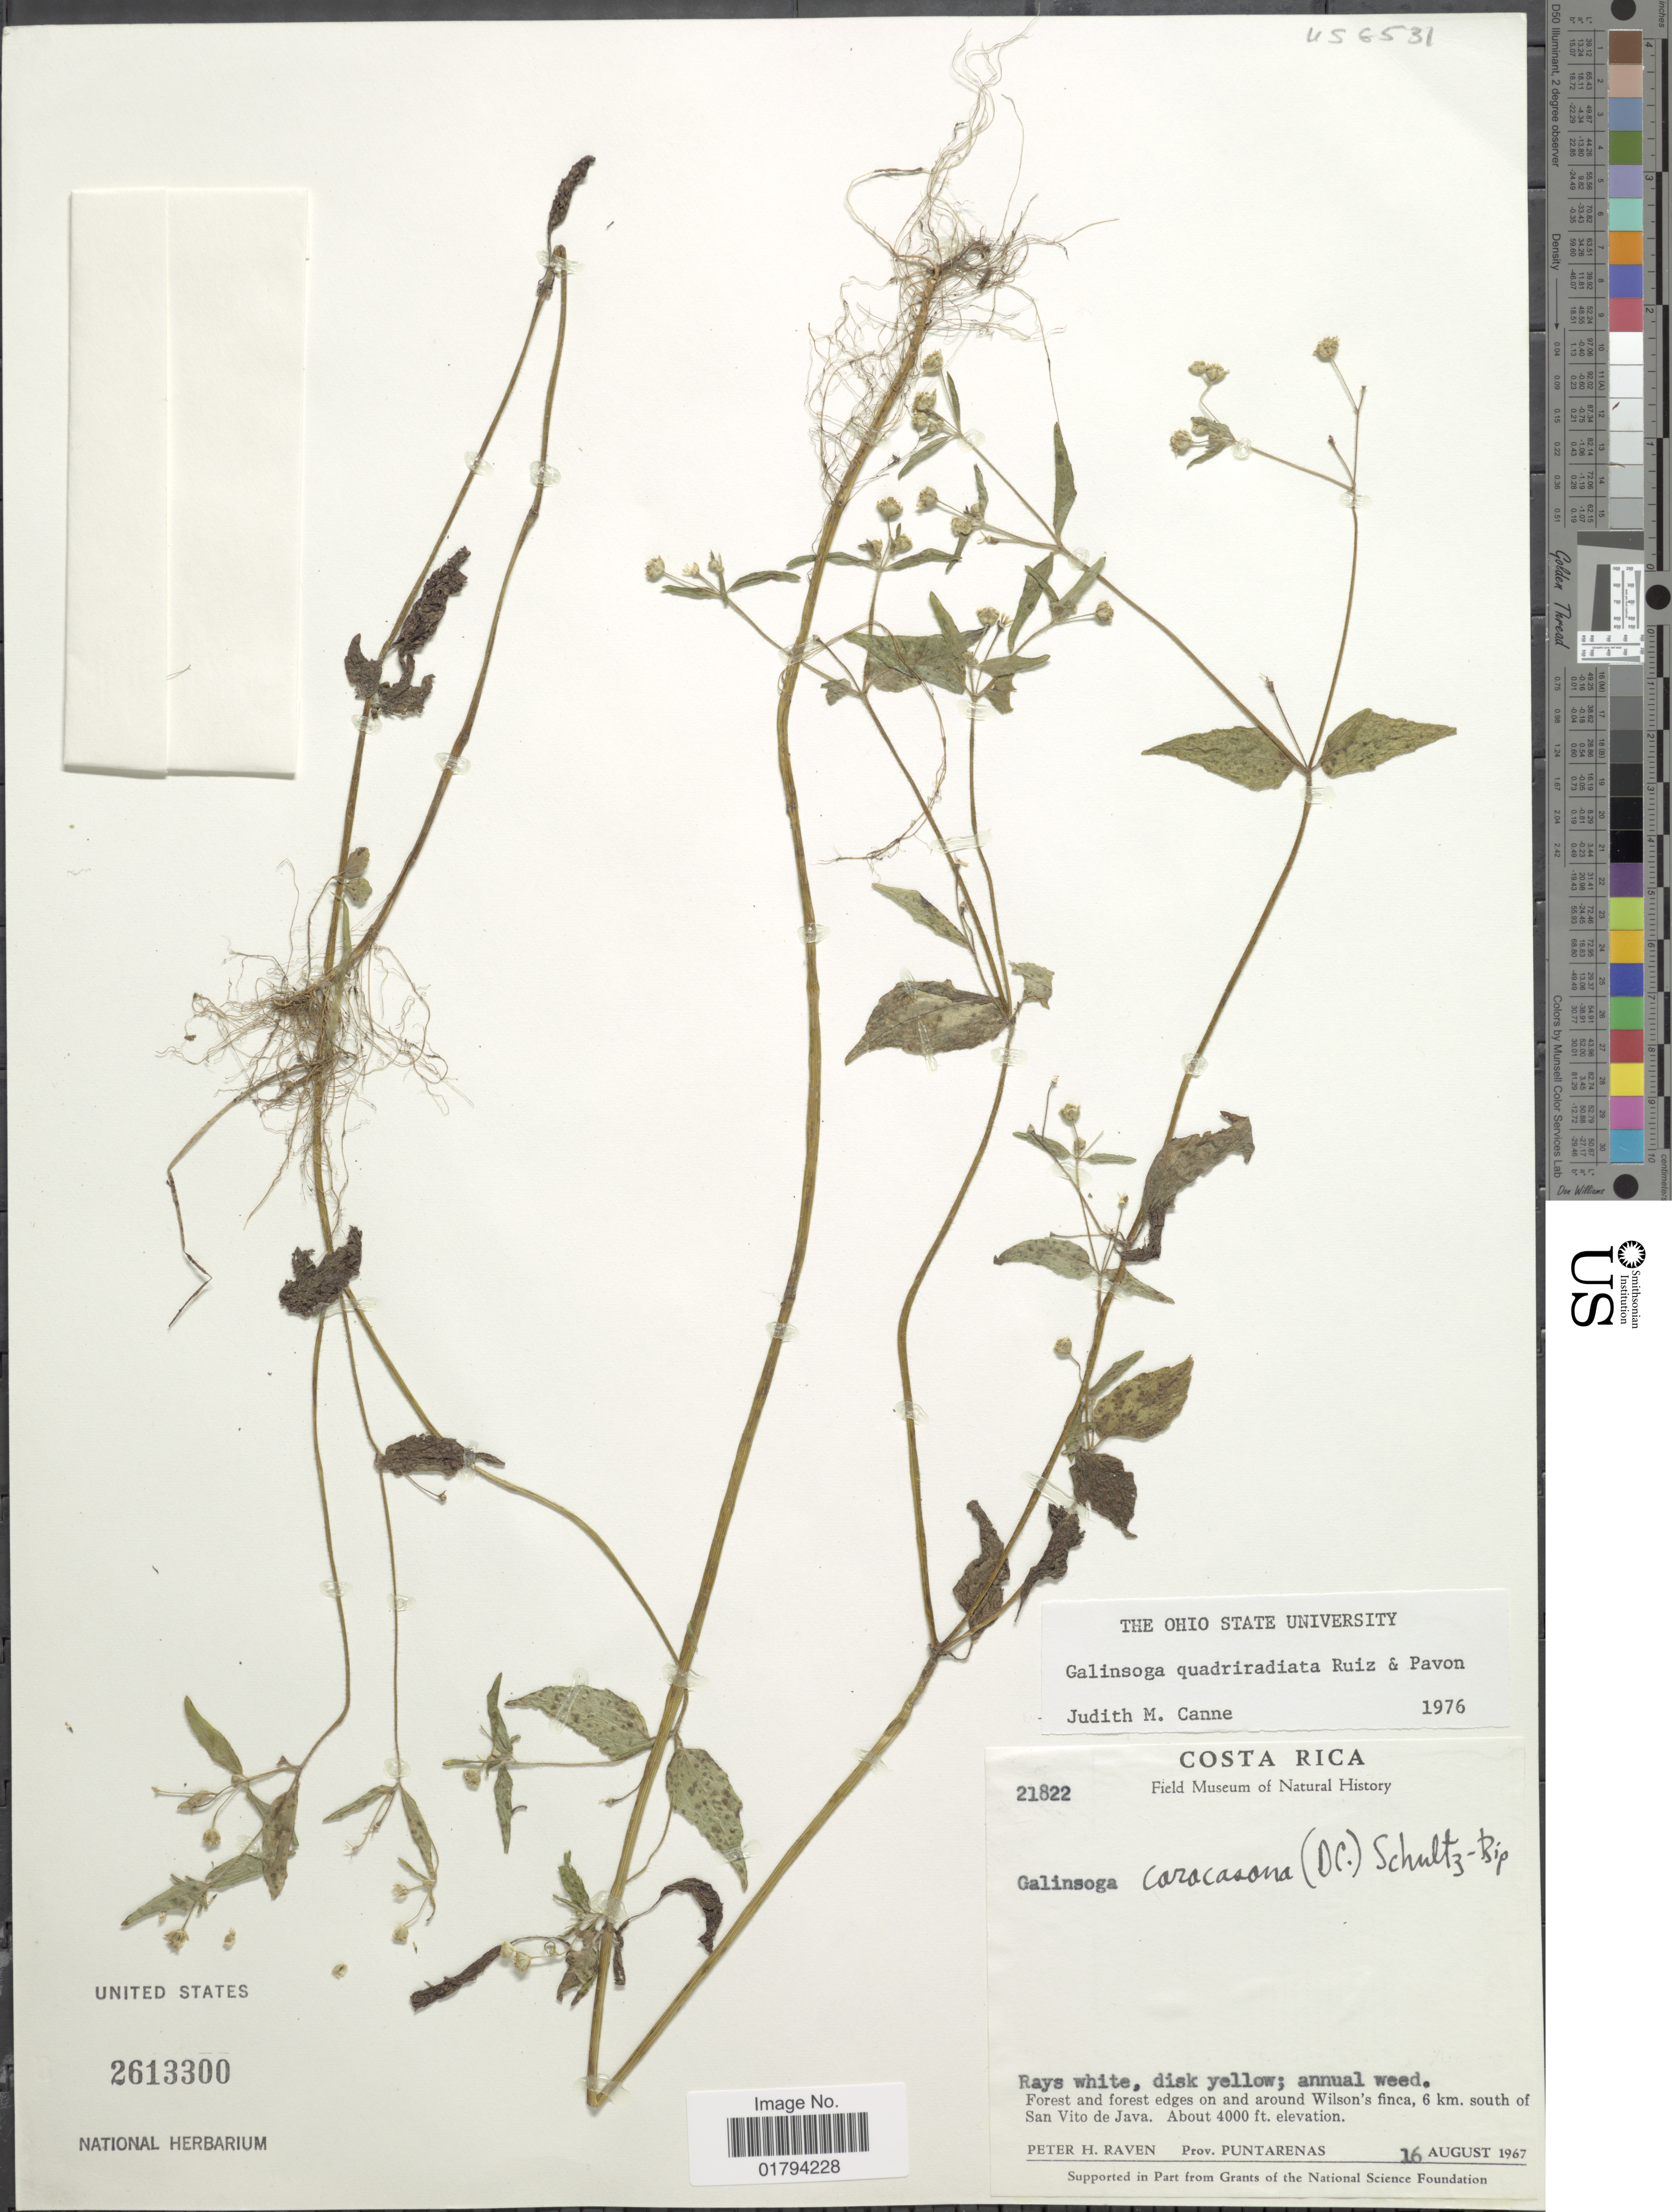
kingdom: Plantae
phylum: Tracheophyta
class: Magnoliopsida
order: Asterales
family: Asteraceae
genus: Galinsoga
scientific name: Galinsoga quadriradiata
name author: Ruiz & Pav.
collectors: P. Raven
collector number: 21822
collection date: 1967-08-16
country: Costa Rica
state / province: Puntarenas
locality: Forest and forest edges on and around Wilson's finca, 6 km. south of San Vito de Java.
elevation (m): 1219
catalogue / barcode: US 2613300